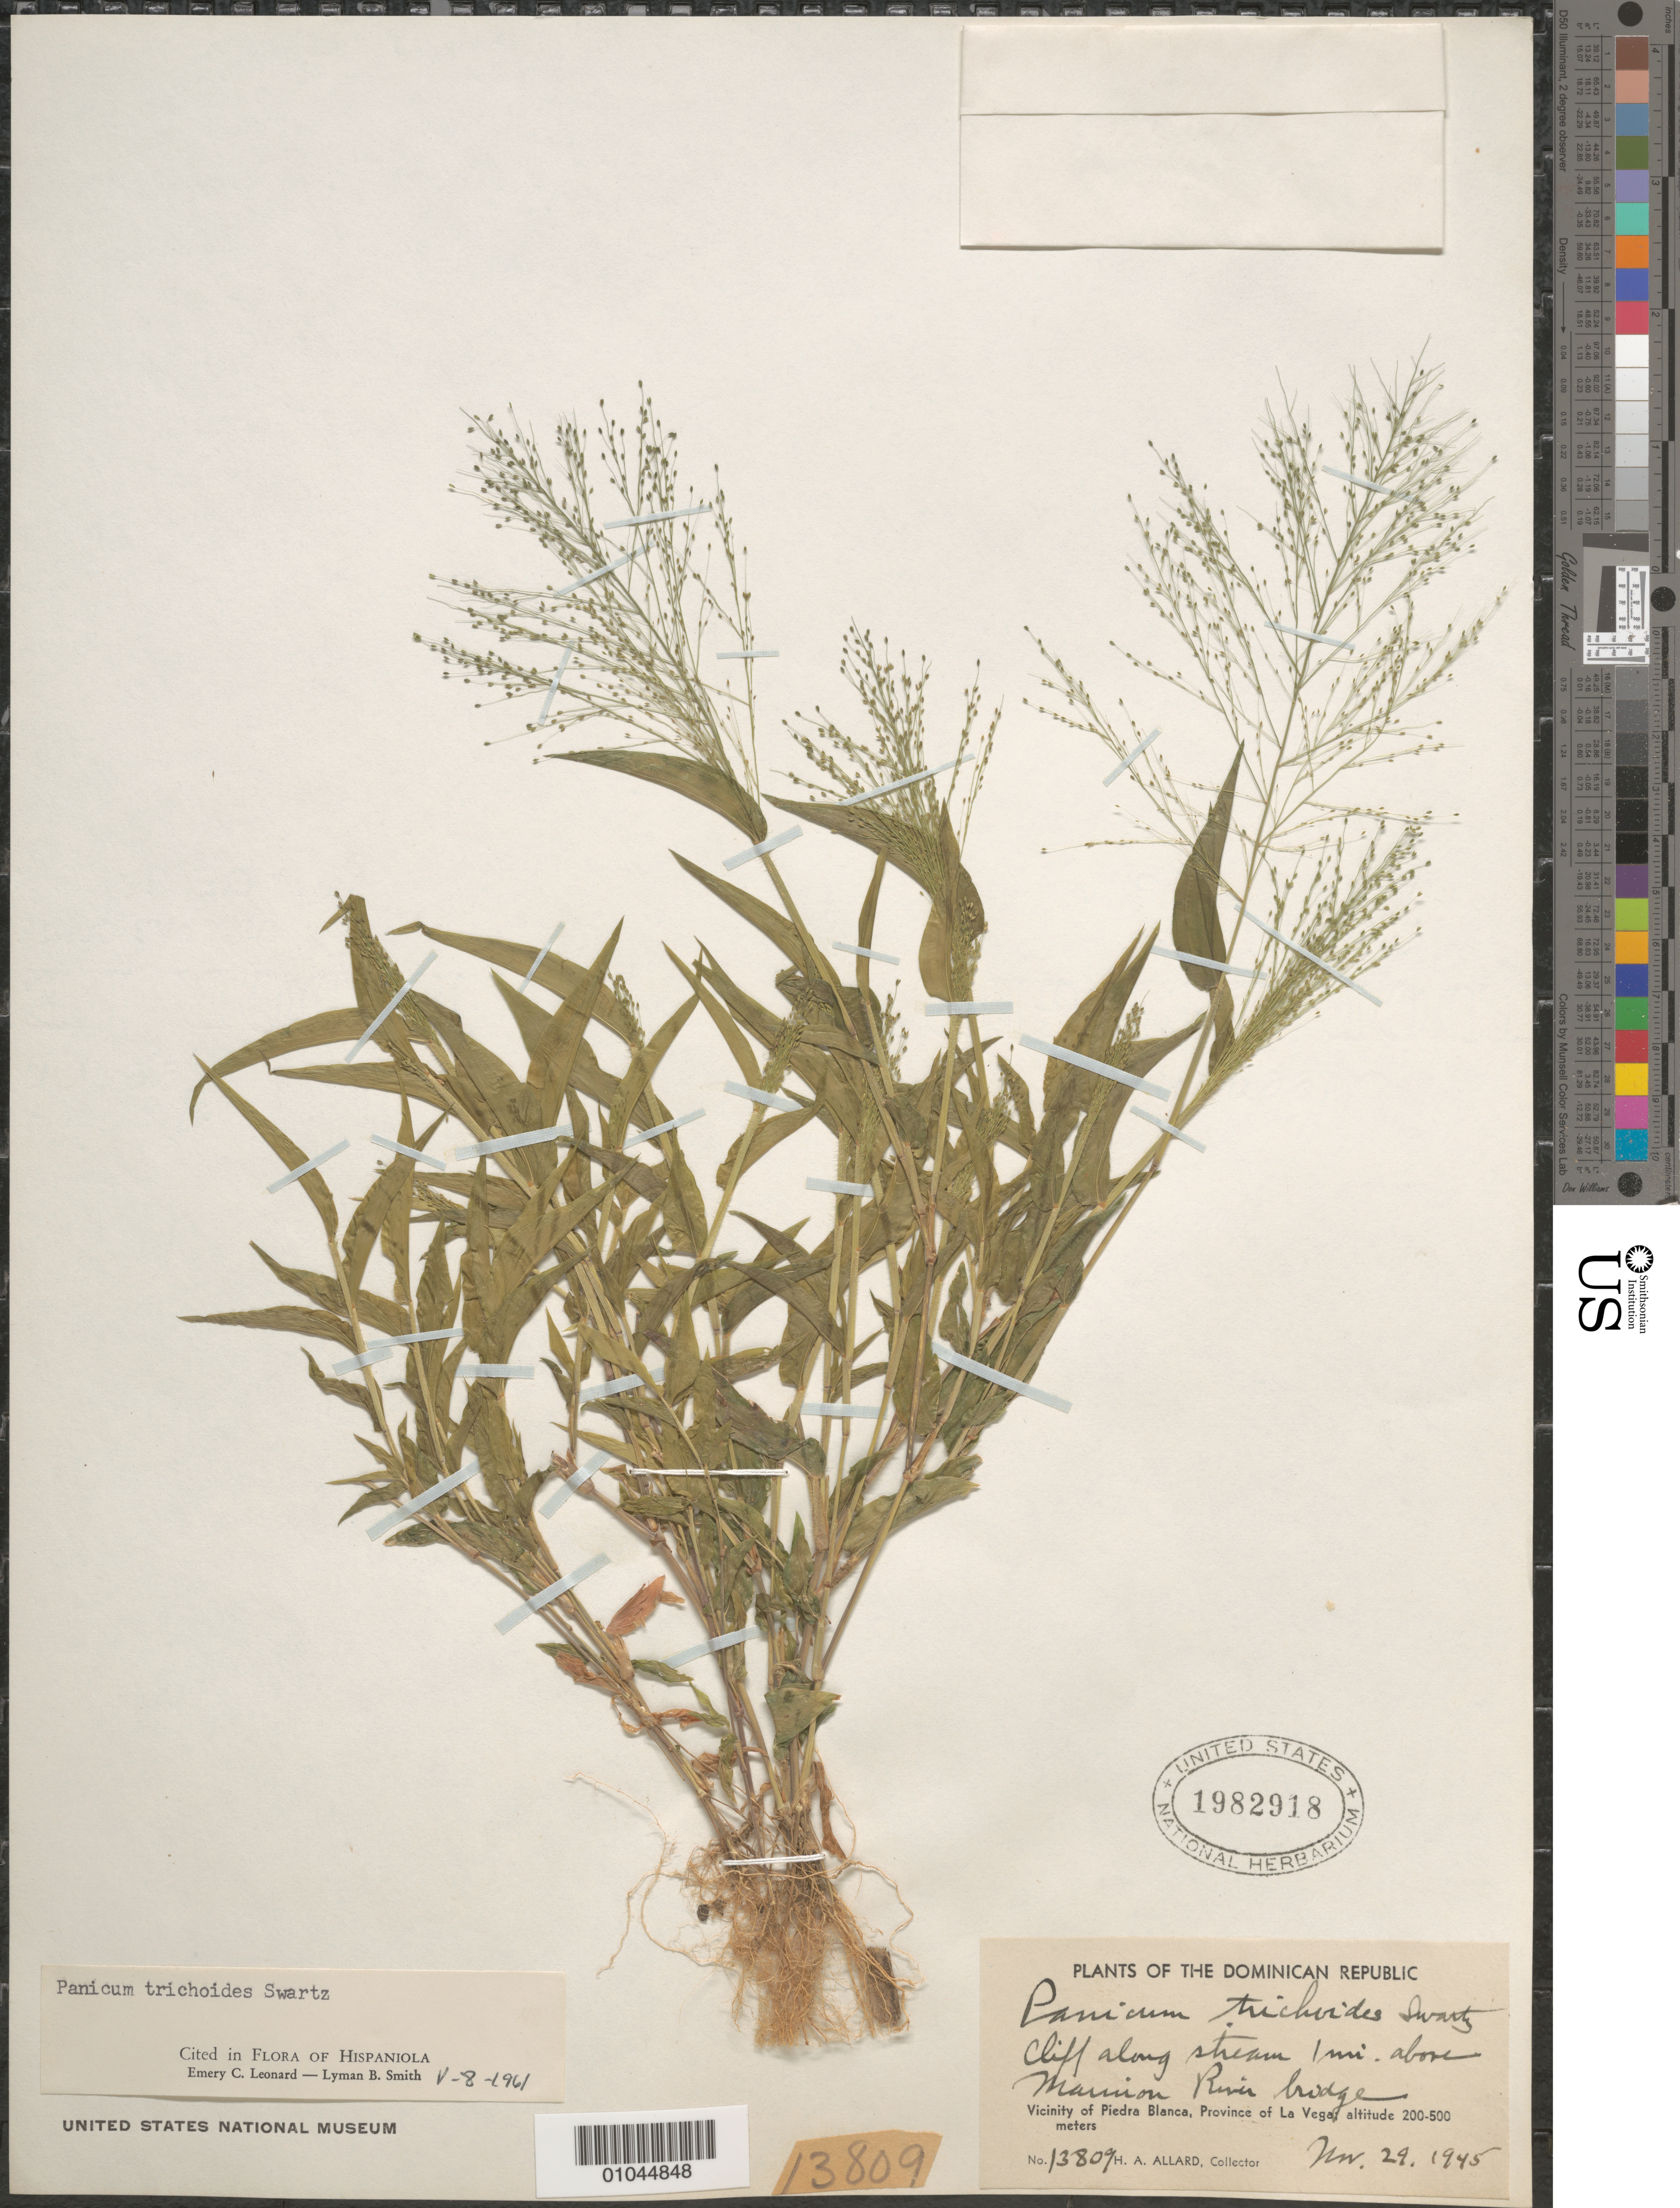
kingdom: Plantae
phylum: Tracheophyta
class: Liliopsida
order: Poales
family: Poaceae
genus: Panicum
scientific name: Panicum trichoides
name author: Sw.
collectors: H. A. Allard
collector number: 13809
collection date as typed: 29 Nov 1945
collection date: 1945-11-29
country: Dominican Republic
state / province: La Vega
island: Hispaniola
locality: Vicinity of Piedra Blanca, 1 mile above Marrion River bridge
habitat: cliff along stream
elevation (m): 200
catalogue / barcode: US 1982918